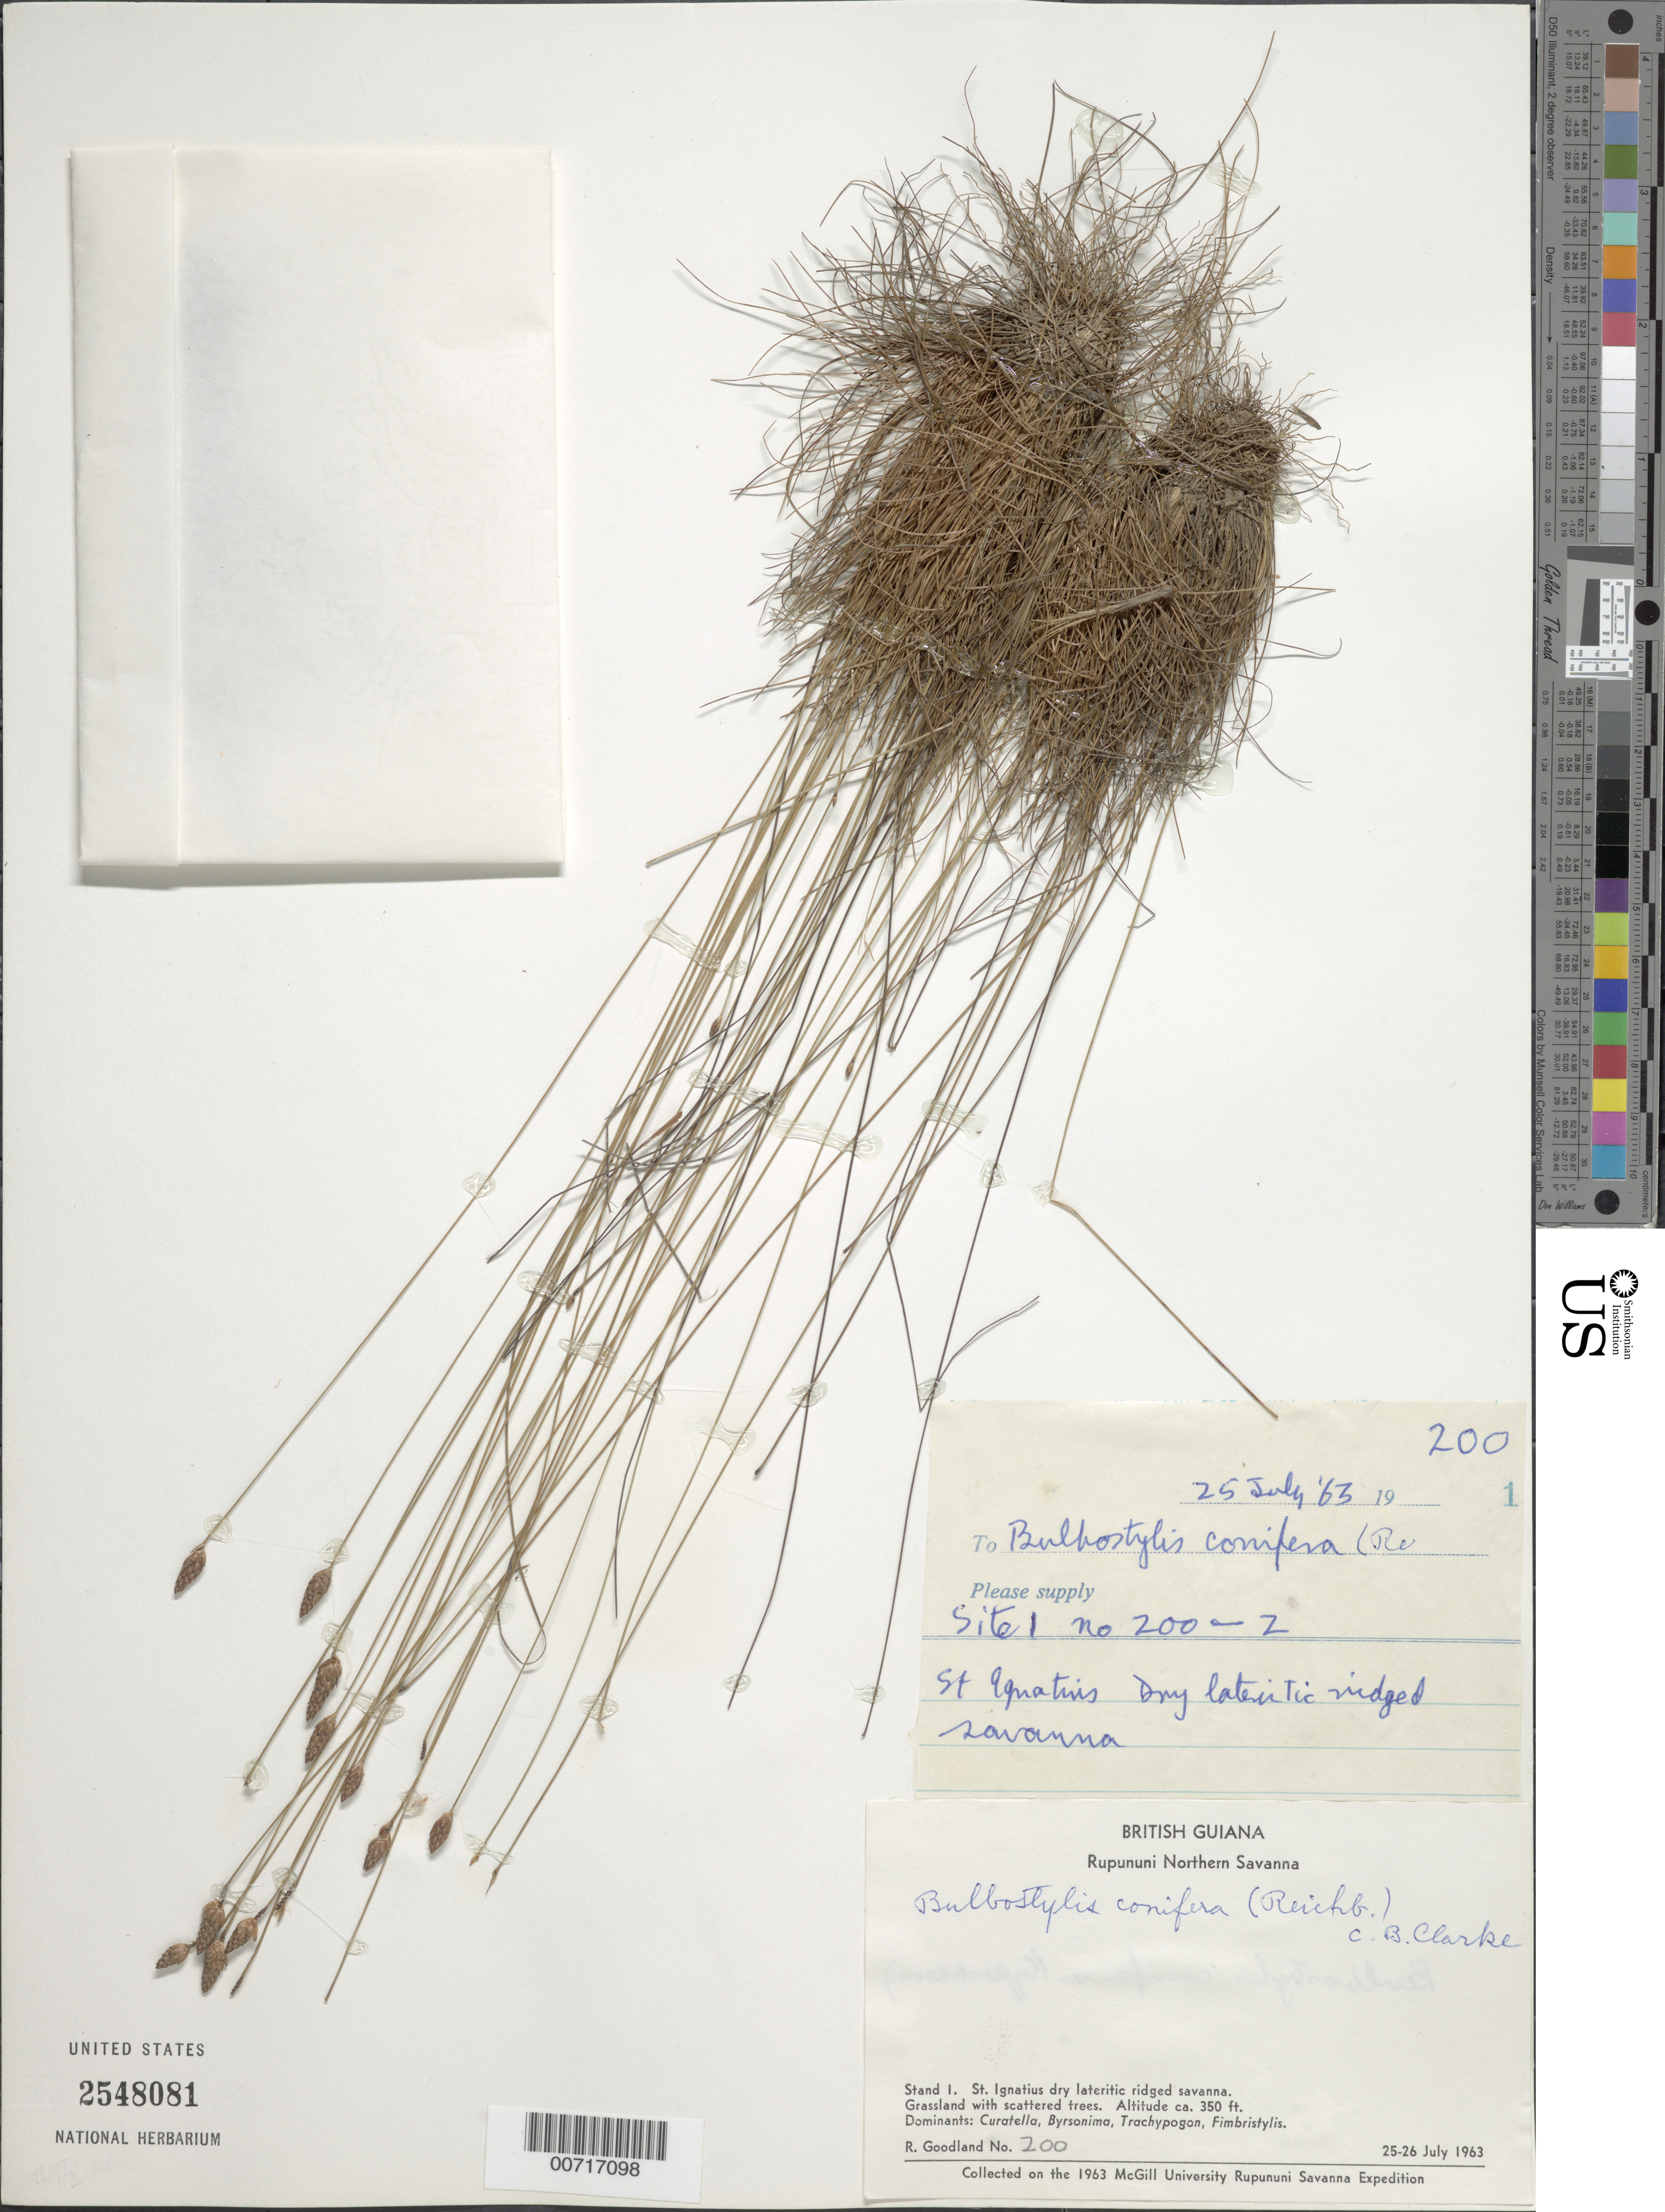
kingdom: Plantae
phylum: Tracheophyta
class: Liliopsida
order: Poales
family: Cyperaceae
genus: Bulbostylis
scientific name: Bulbostylis conifera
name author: (Kunth) C.B. Clarke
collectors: R. Goodland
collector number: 200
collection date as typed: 25-Jul-63 to 26-Jul-63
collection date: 1963-07-25/1963-07-26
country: Guyana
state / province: U. Takutu-U. Essequibo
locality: Rupununi Northern Savanna, St. Ignatius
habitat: Grassland with scattered trees. Dominants: Curatella, Byrsonima, Trachypogon, Fimbristylis; dry, lateritic ridged savanna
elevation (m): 107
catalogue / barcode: US 2548081